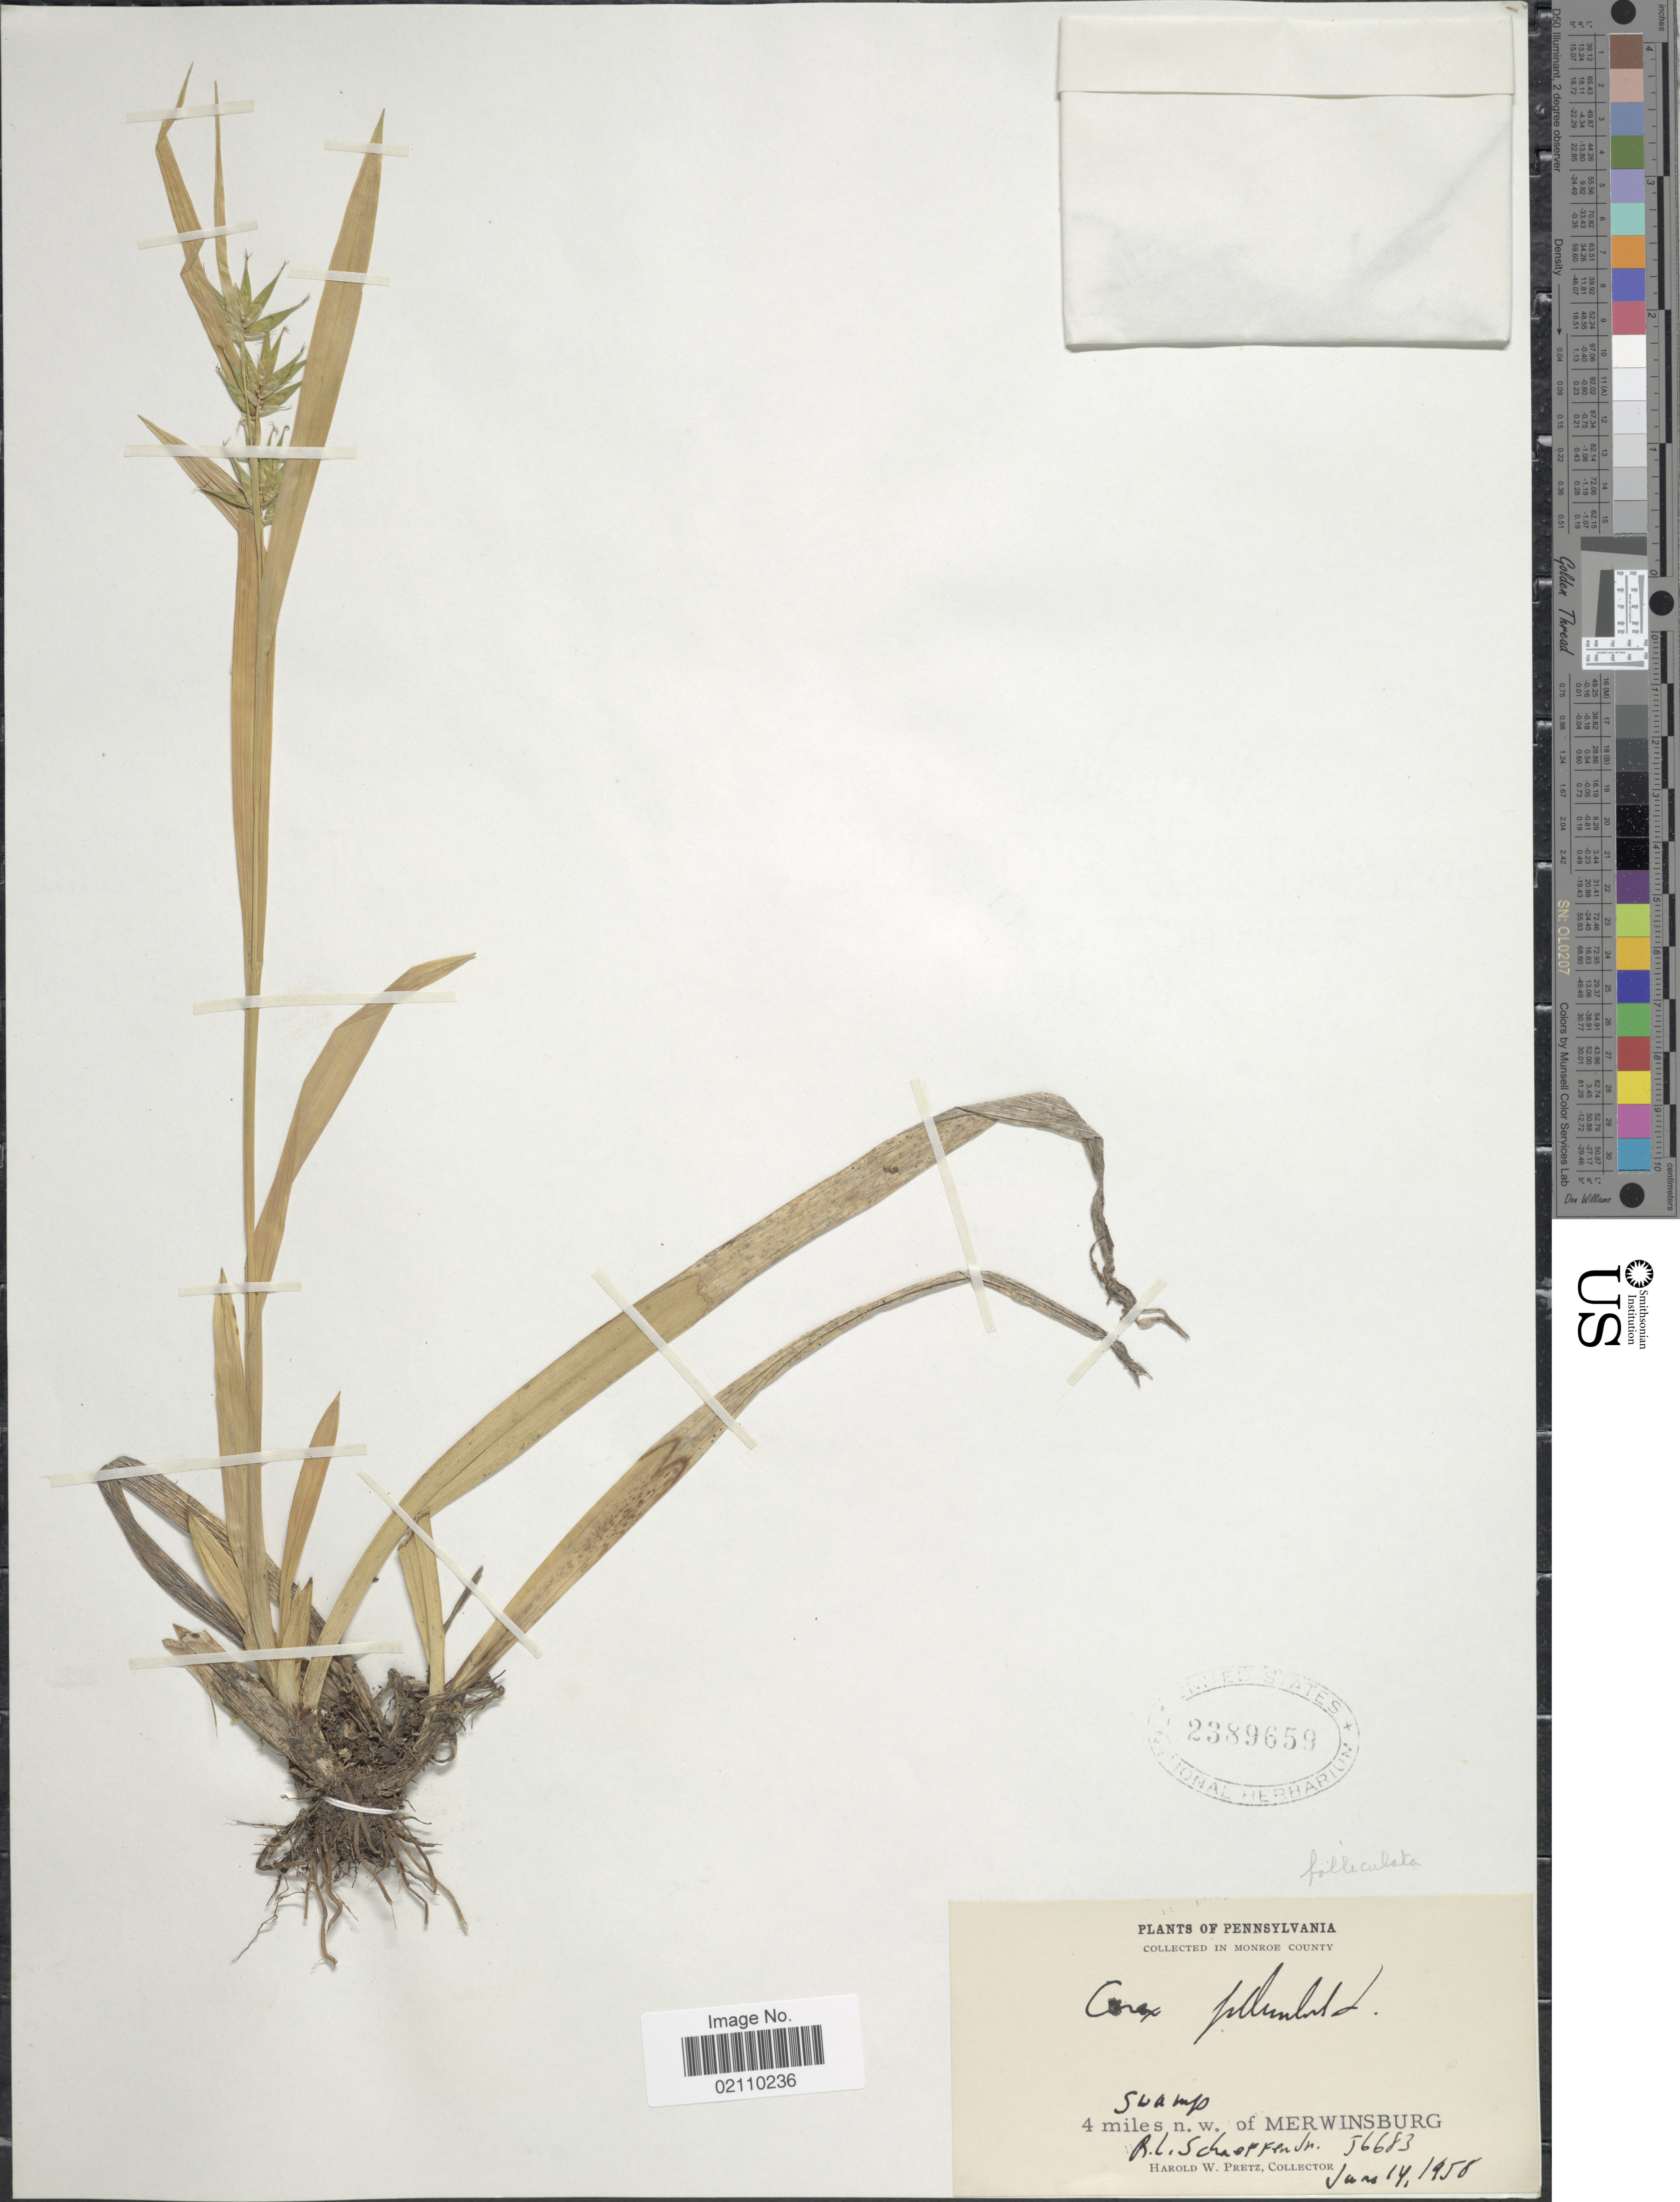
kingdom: Plantae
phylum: Tracheophyta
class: Liliopsida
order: Poales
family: Cyperaceae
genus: Carex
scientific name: Carex folliculata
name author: L.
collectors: H. W. Pretz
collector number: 56683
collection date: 1958-06-14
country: United States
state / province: Pennsylvania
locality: Monroe County, swamp, 4 miles n.w. of Merwinsburg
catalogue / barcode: US 2389659